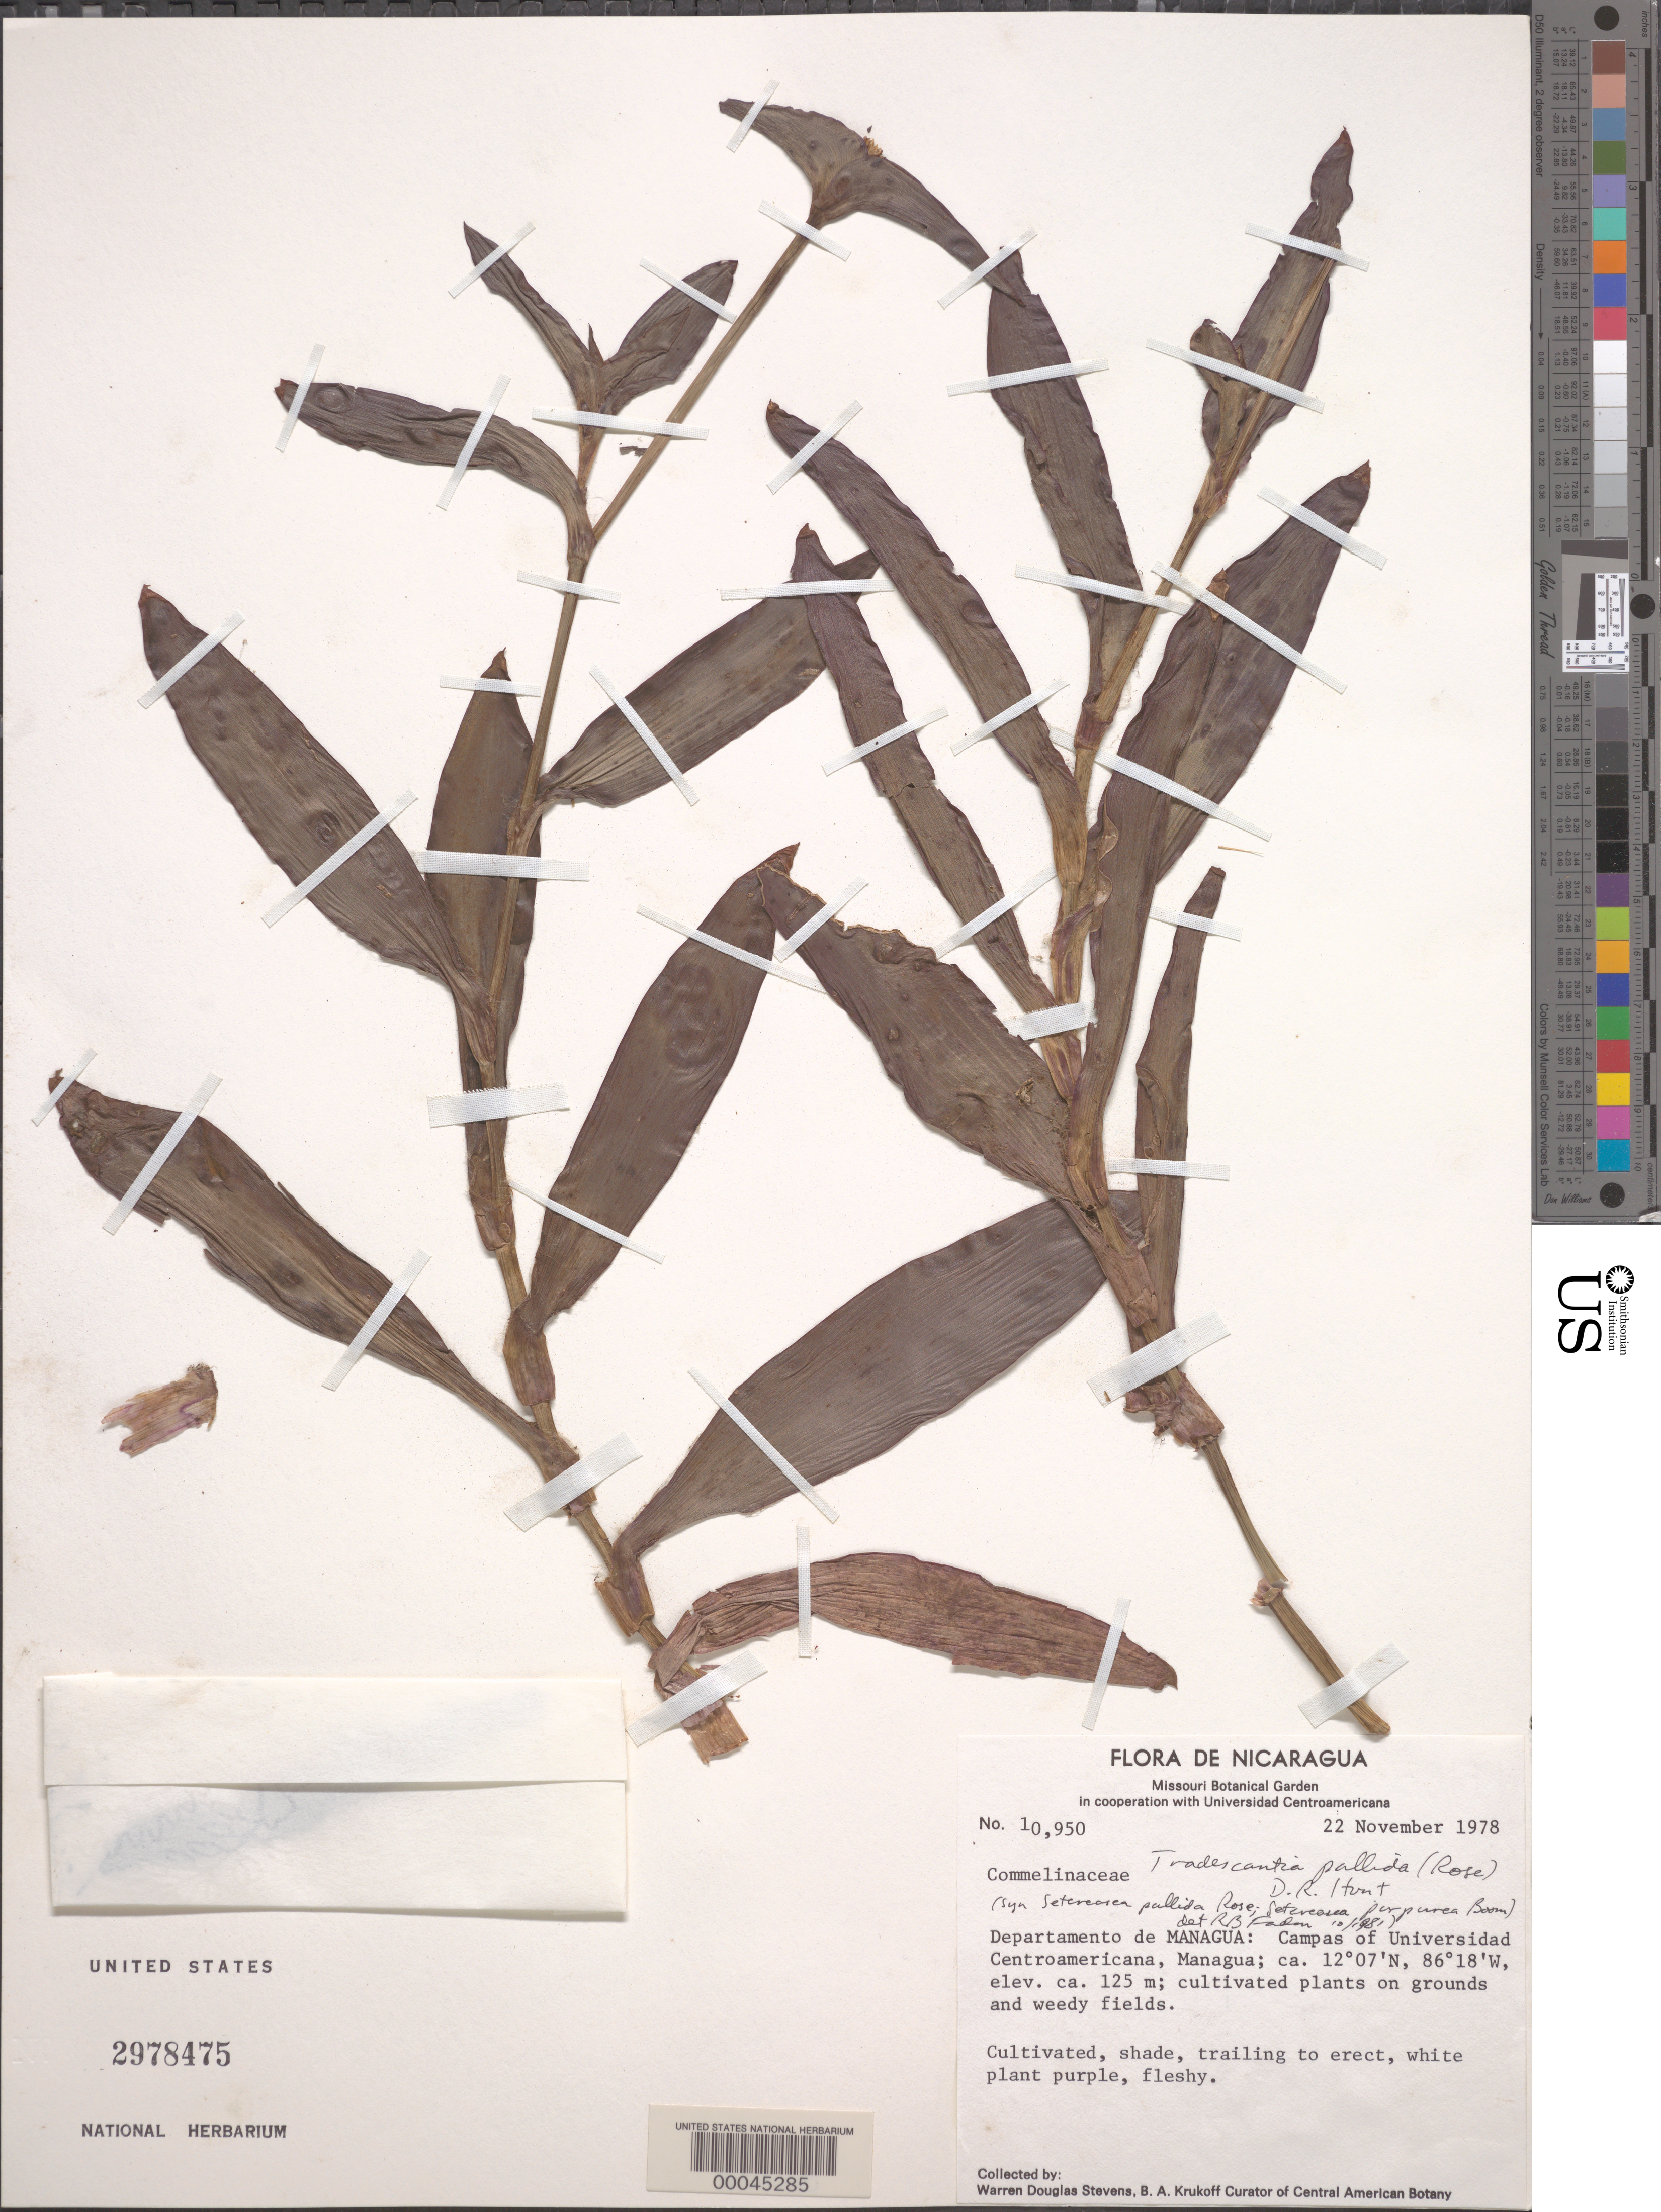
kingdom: Plantae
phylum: Tracheophyta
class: Liliopsida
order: Commelinales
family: Commelinaceae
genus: Tradescantia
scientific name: Tradescantia pallida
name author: (Rose) D.R. Hunt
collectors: W. D. Stevens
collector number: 10950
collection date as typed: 22 Nov 1978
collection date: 1978-11-22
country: Nicaragua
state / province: Managua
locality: Campus of universidad centro americana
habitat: Shaded grounds and weedy fields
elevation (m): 125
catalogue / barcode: US 2978475